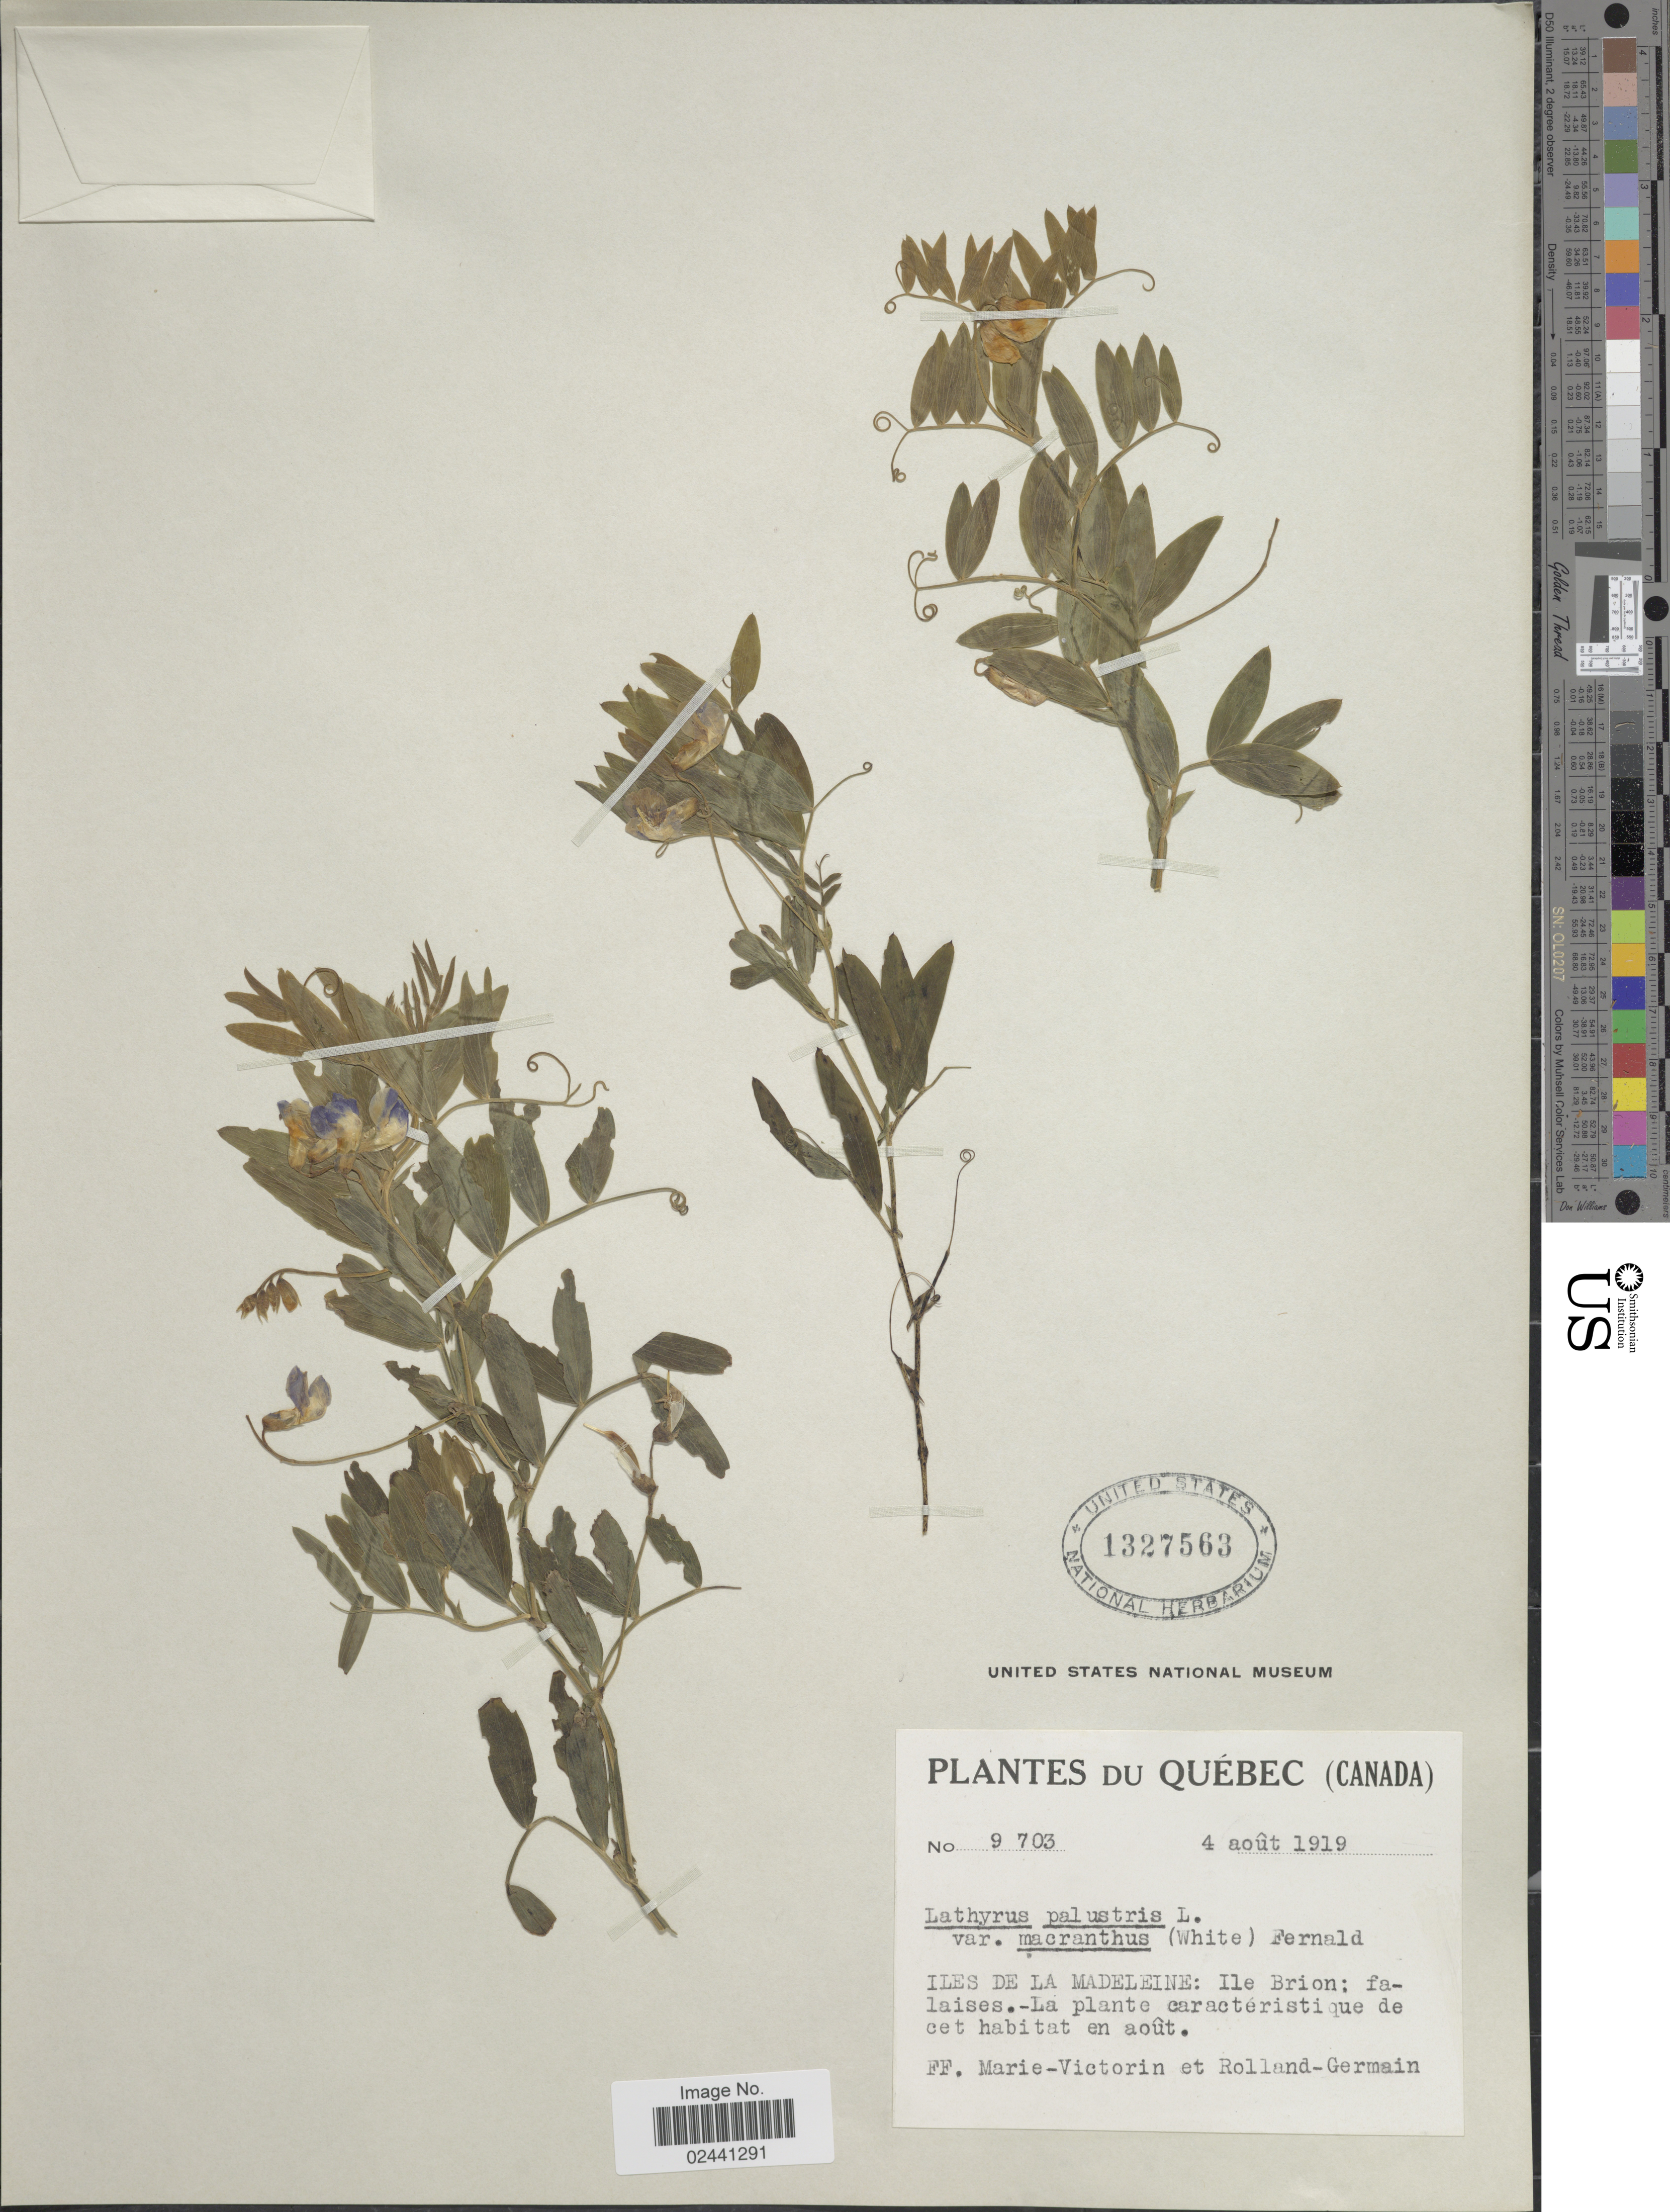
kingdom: Plantae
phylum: Tracheophyta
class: Magnoliopsida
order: Fabales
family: Fabaceae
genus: Lathyrus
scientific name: Lathyrus palustris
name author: L.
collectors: F. Marie-Victorin & Rolland-Germain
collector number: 9703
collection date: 1919-08-04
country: Canada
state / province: Quebec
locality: Iles de La Madeleine: Ile Brion: falaises.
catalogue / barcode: US 1327563